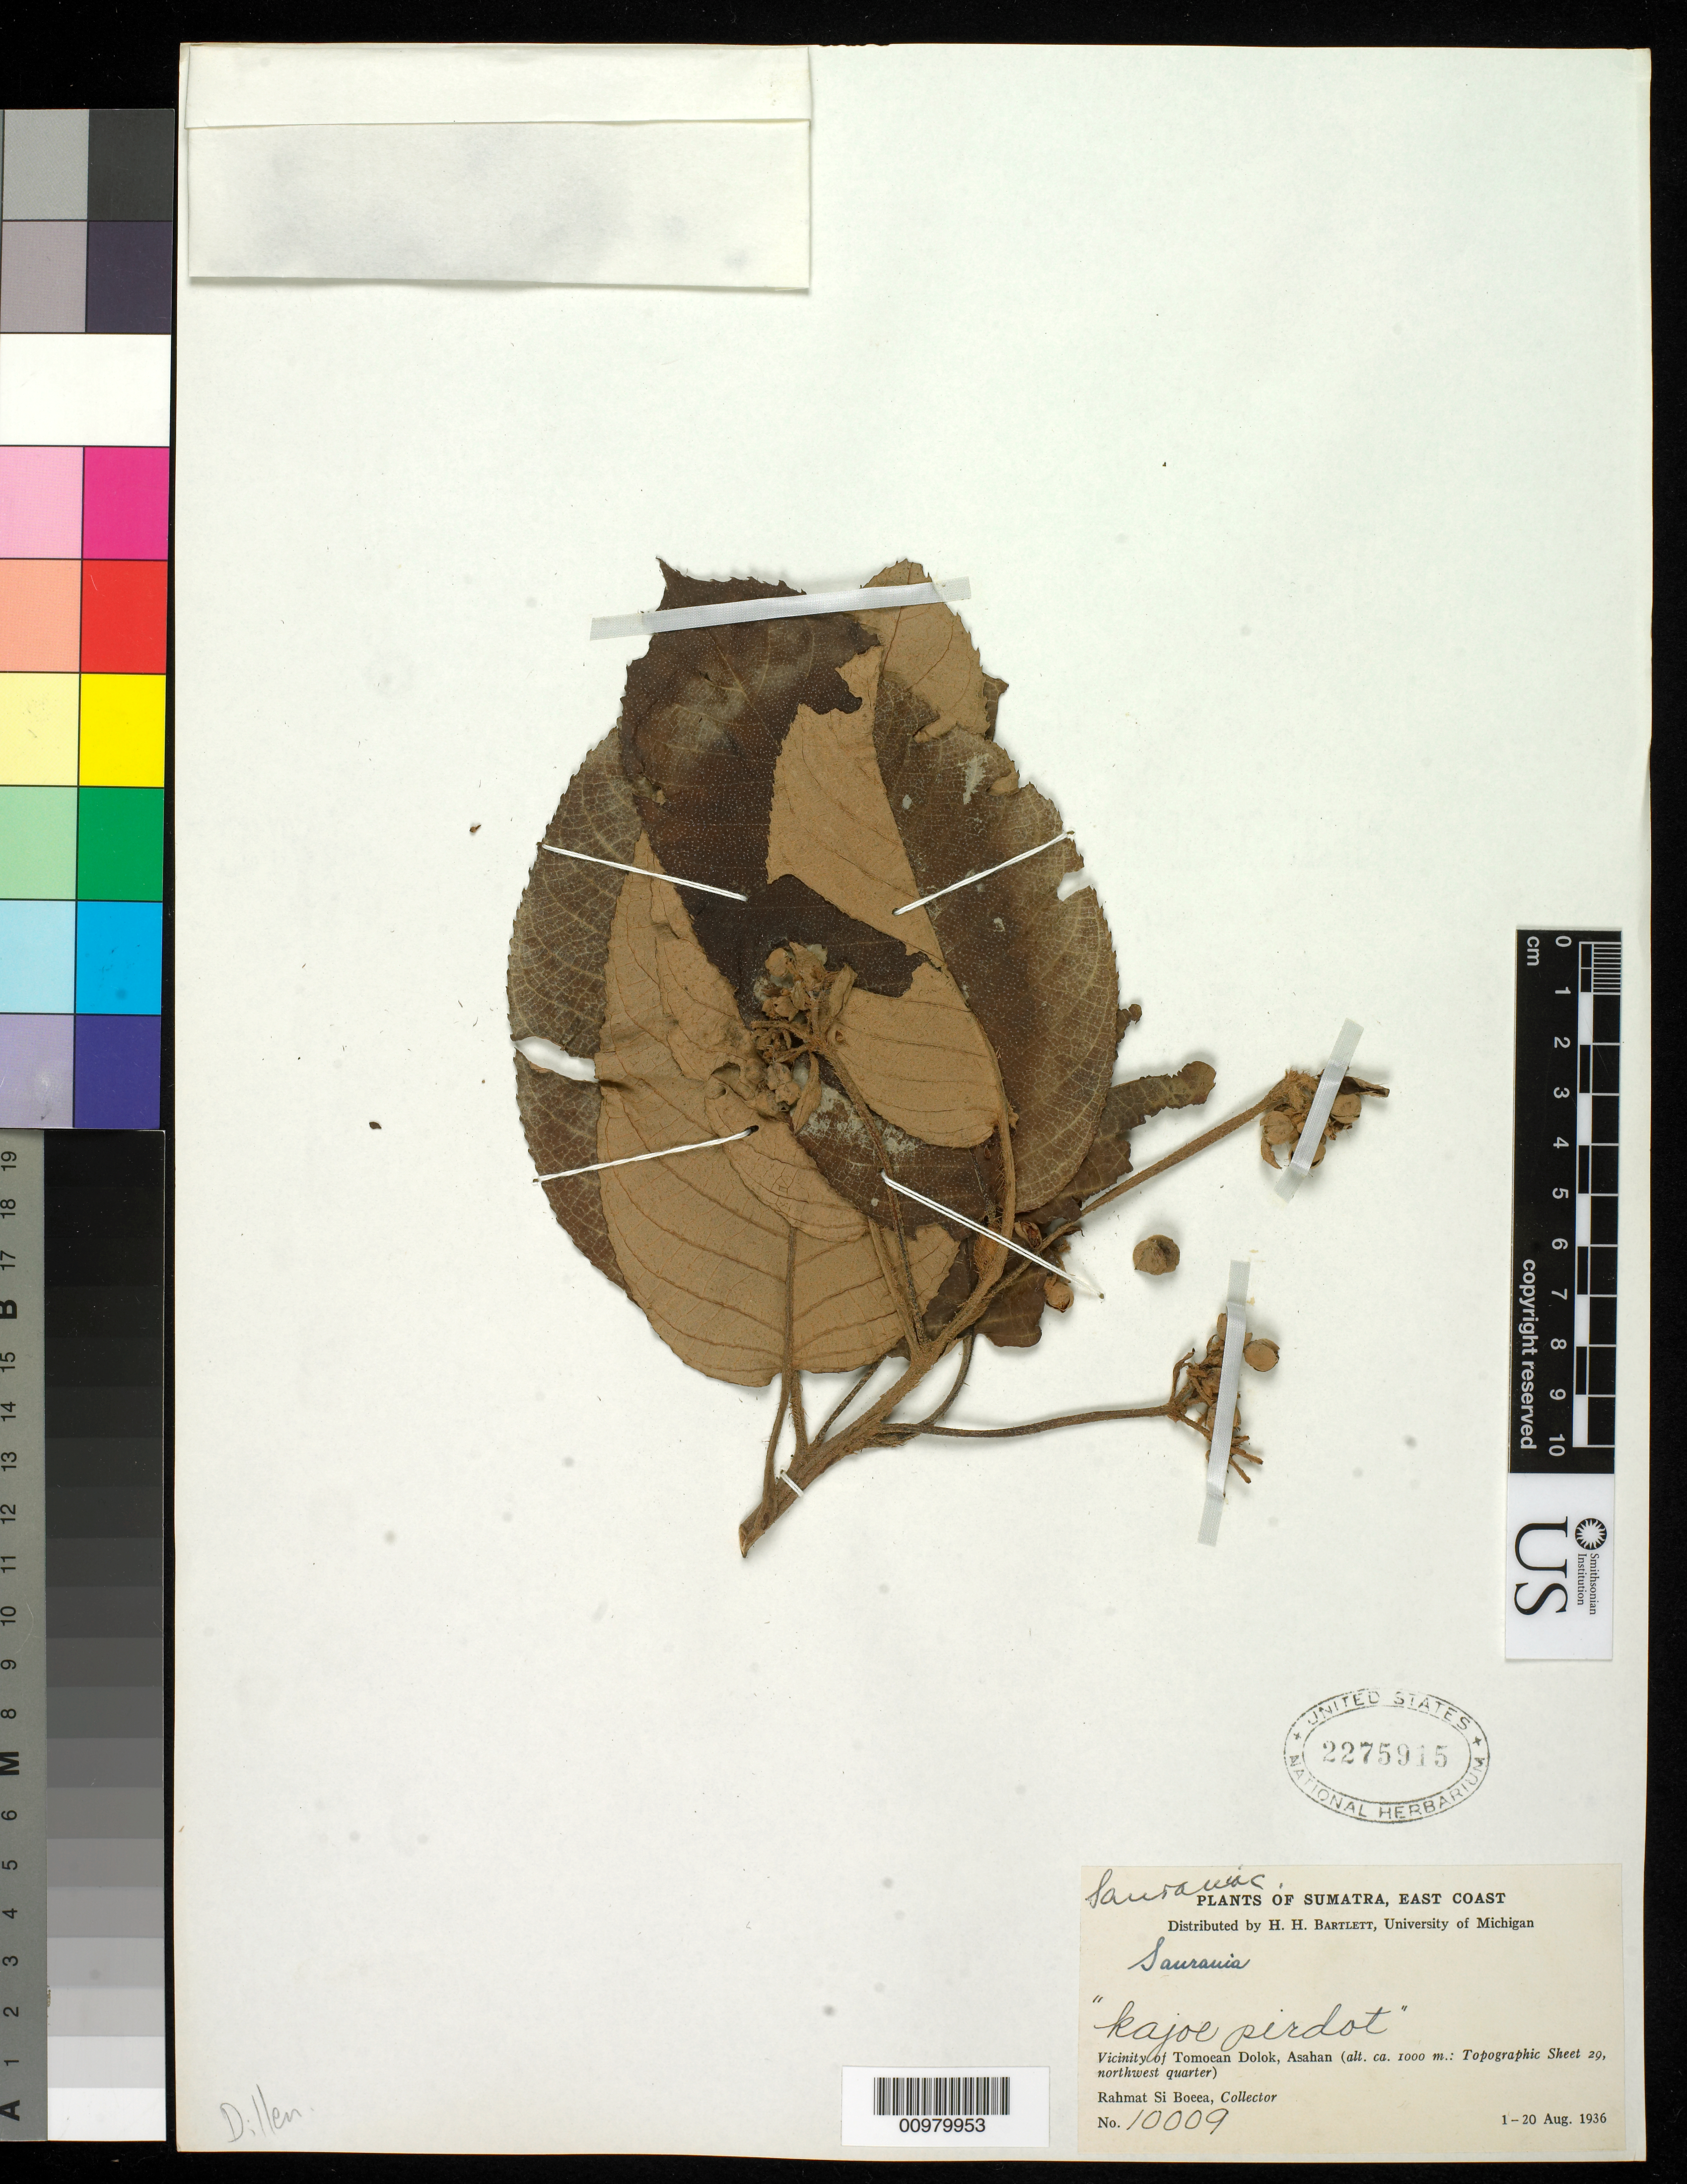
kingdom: Plantae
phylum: Tracheophyta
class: Magnoliopsida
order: Ericales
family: Actinidiaceae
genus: Saurauia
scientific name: Saurauia sp.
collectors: Rahmat Si Boeea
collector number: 10009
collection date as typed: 01 Aug 1936 to 20 Aug 1936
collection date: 1936-08-01/1936-08-20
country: Indonesia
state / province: Sumatra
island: Sumatra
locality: Vicinity of Tomoean Dolok, Asahan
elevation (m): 1000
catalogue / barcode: US 2275915